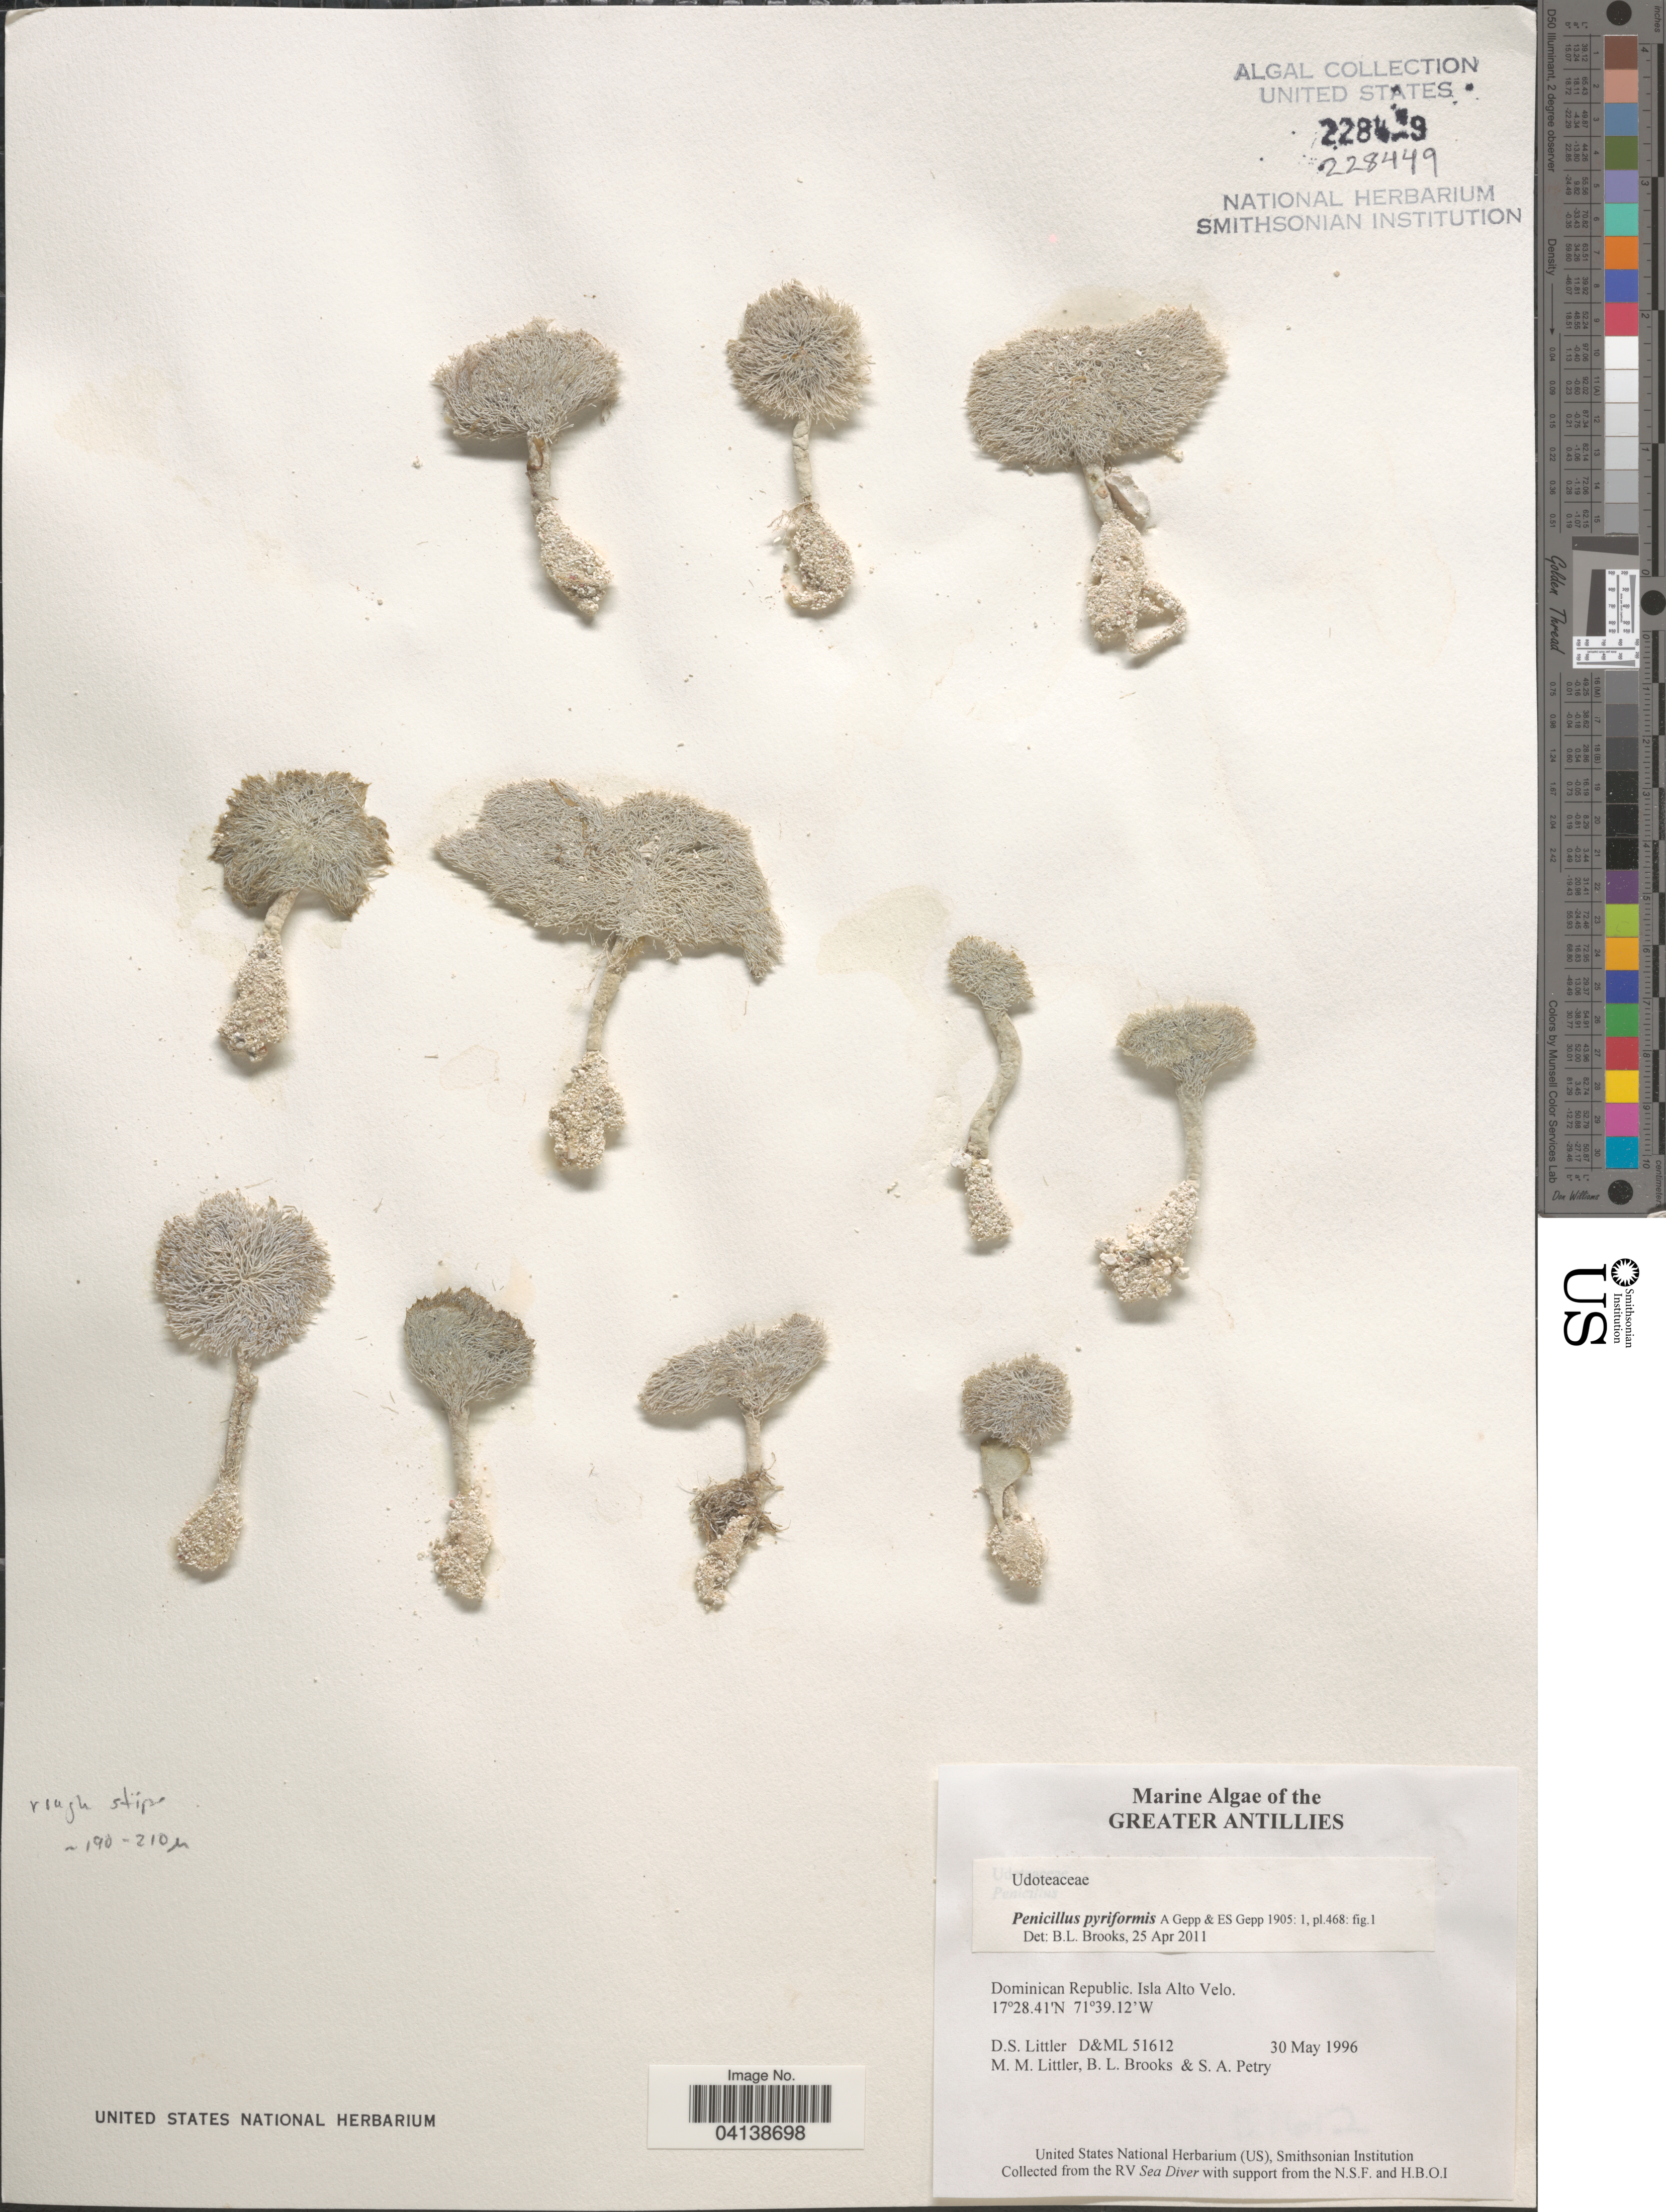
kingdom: Plantae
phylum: Chlorophyta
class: Ulvophyceae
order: Bryopsidales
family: Udoteaceae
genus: Penicillus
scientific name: Penicillus pyriformis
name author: A. Gepp & E. Gepp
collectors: D. S. Littler, B. Brooks & S. Petry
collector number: D&ML51612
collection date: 1996-05-30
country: Dominican Republic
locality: Greater Antillies. Isla Alto Velo.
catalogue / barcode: US 228449